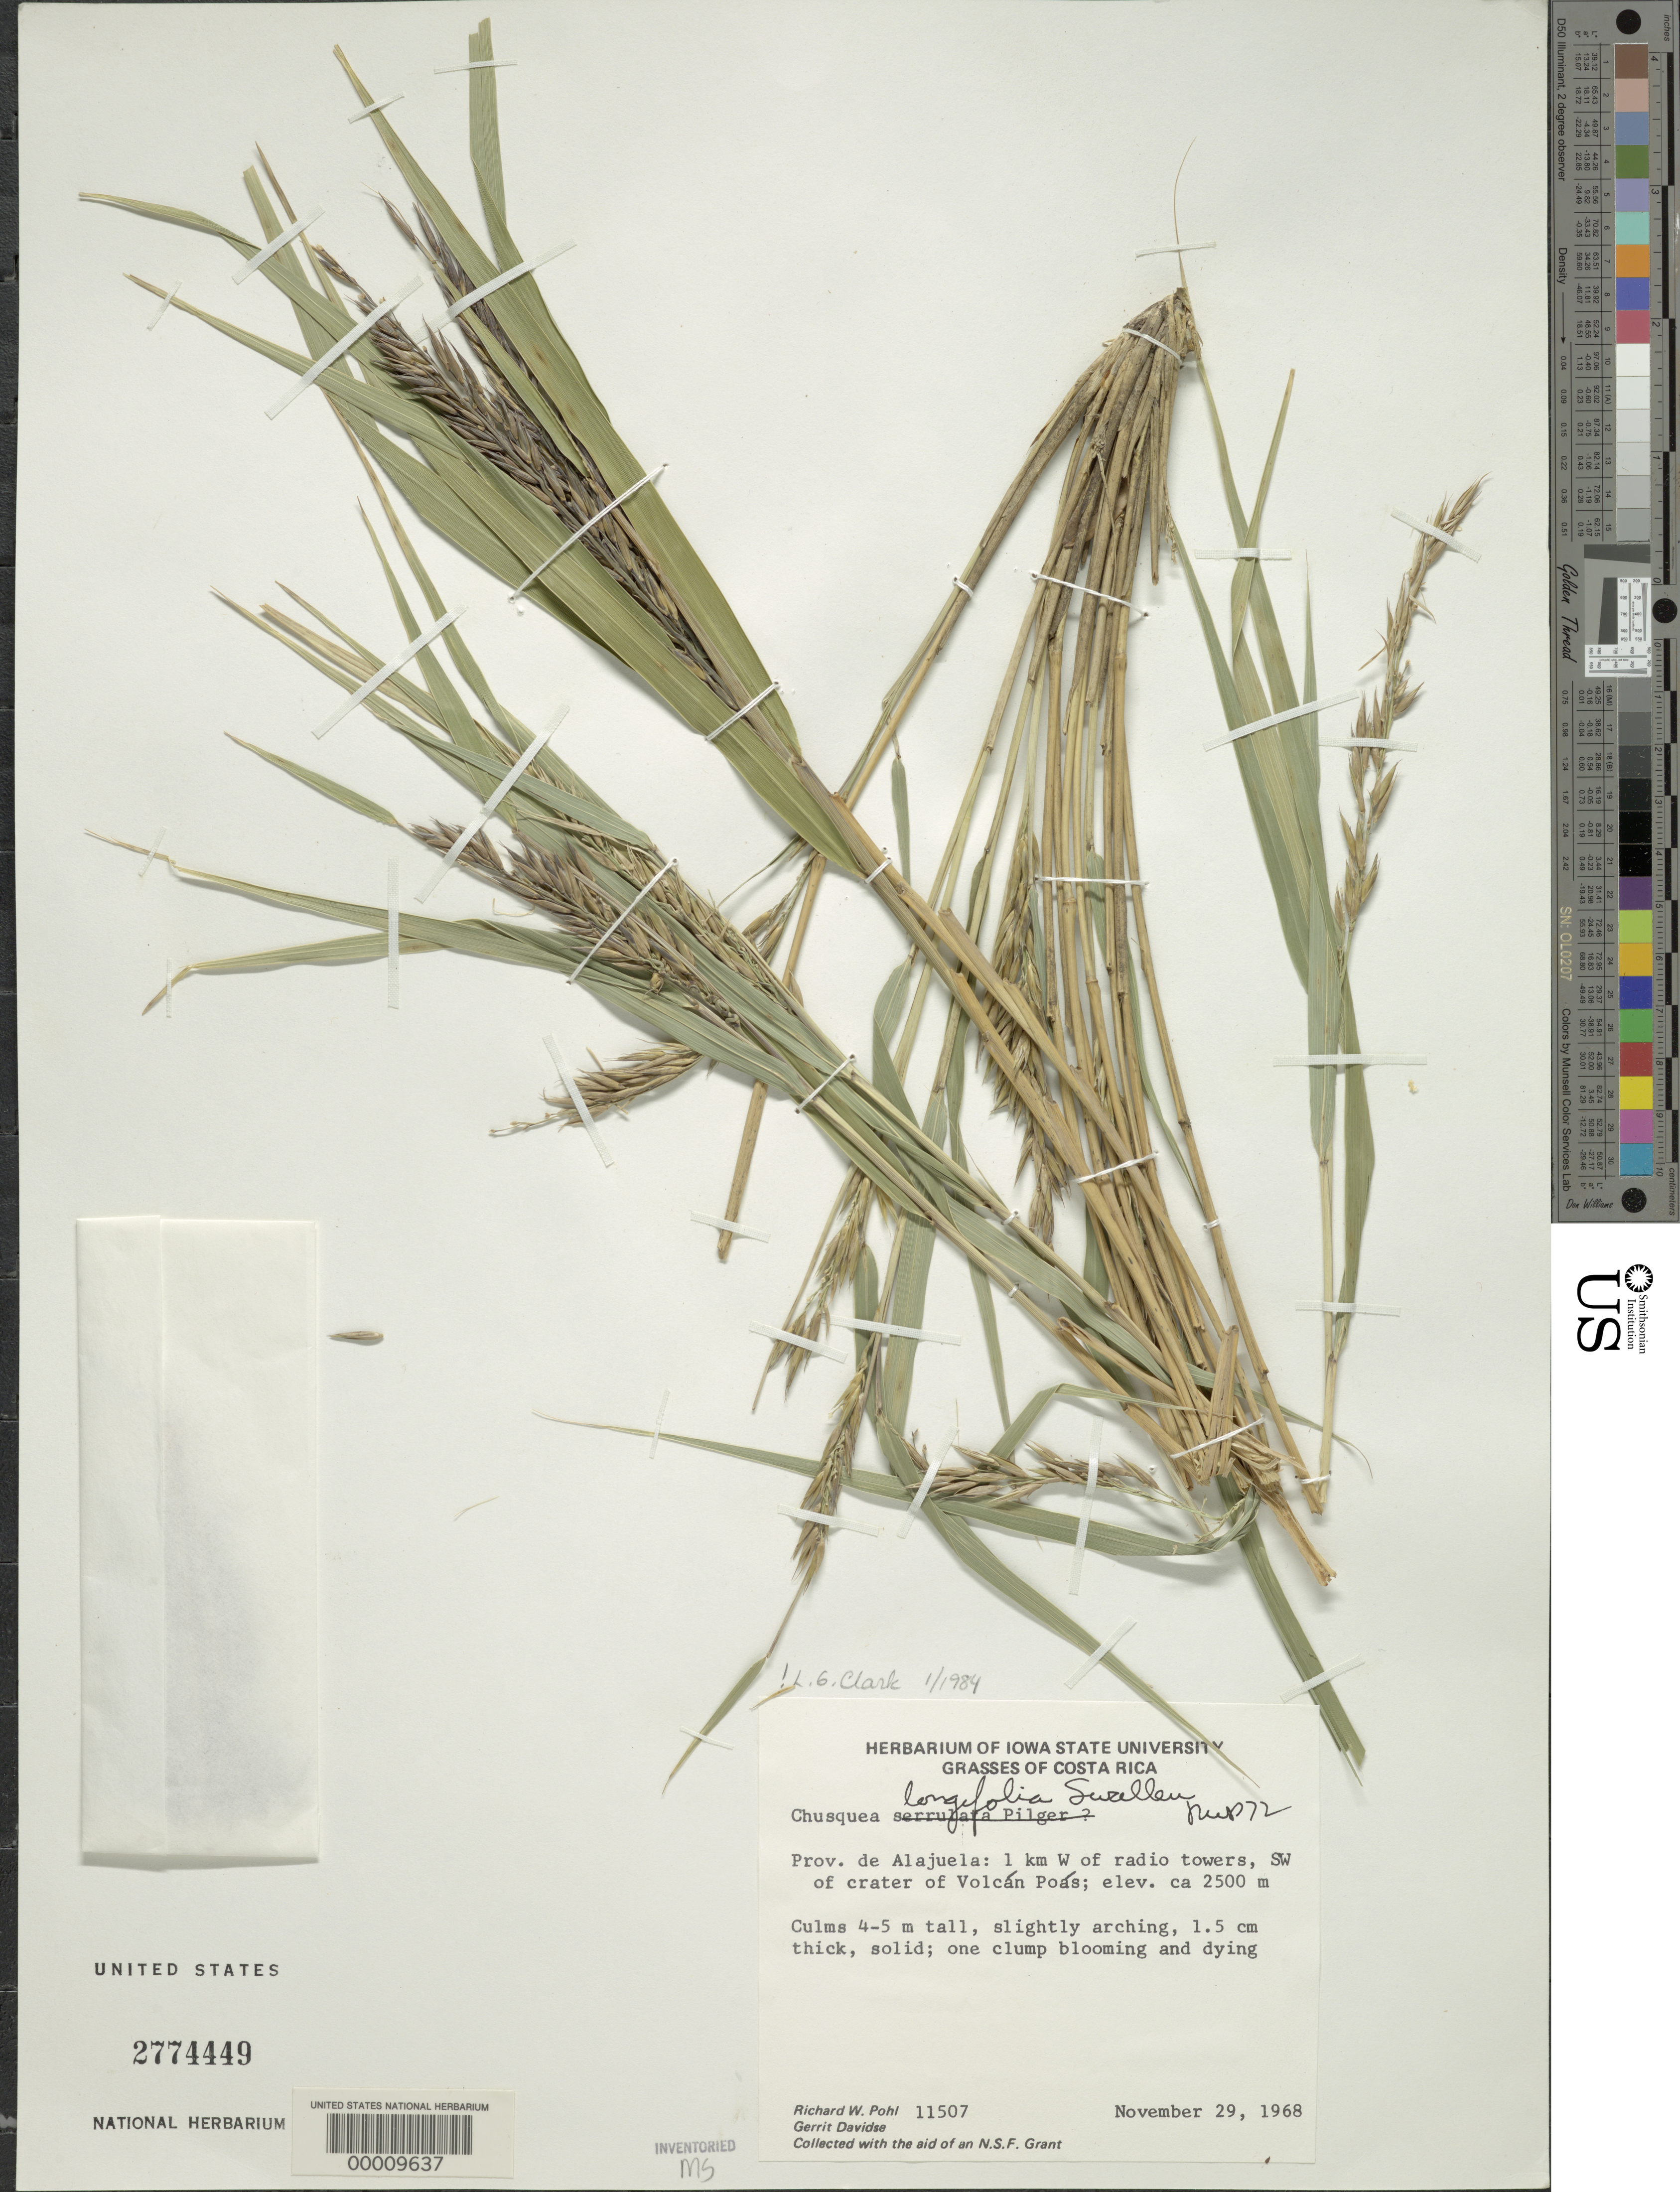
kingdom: Plantae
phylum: Tracheophyta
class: Liliopsida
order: Poales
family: Poaceae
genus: Chusquea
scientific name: Chusquea longifolia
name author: Swallen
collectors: R. W. Pohl & G. Davidse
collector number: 11507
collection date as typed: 29 Nov 1968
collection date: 1968-11-29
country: Costa Rica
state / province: Alajuela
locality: Volcan Poás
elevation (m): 2500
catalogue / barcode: US 2774449